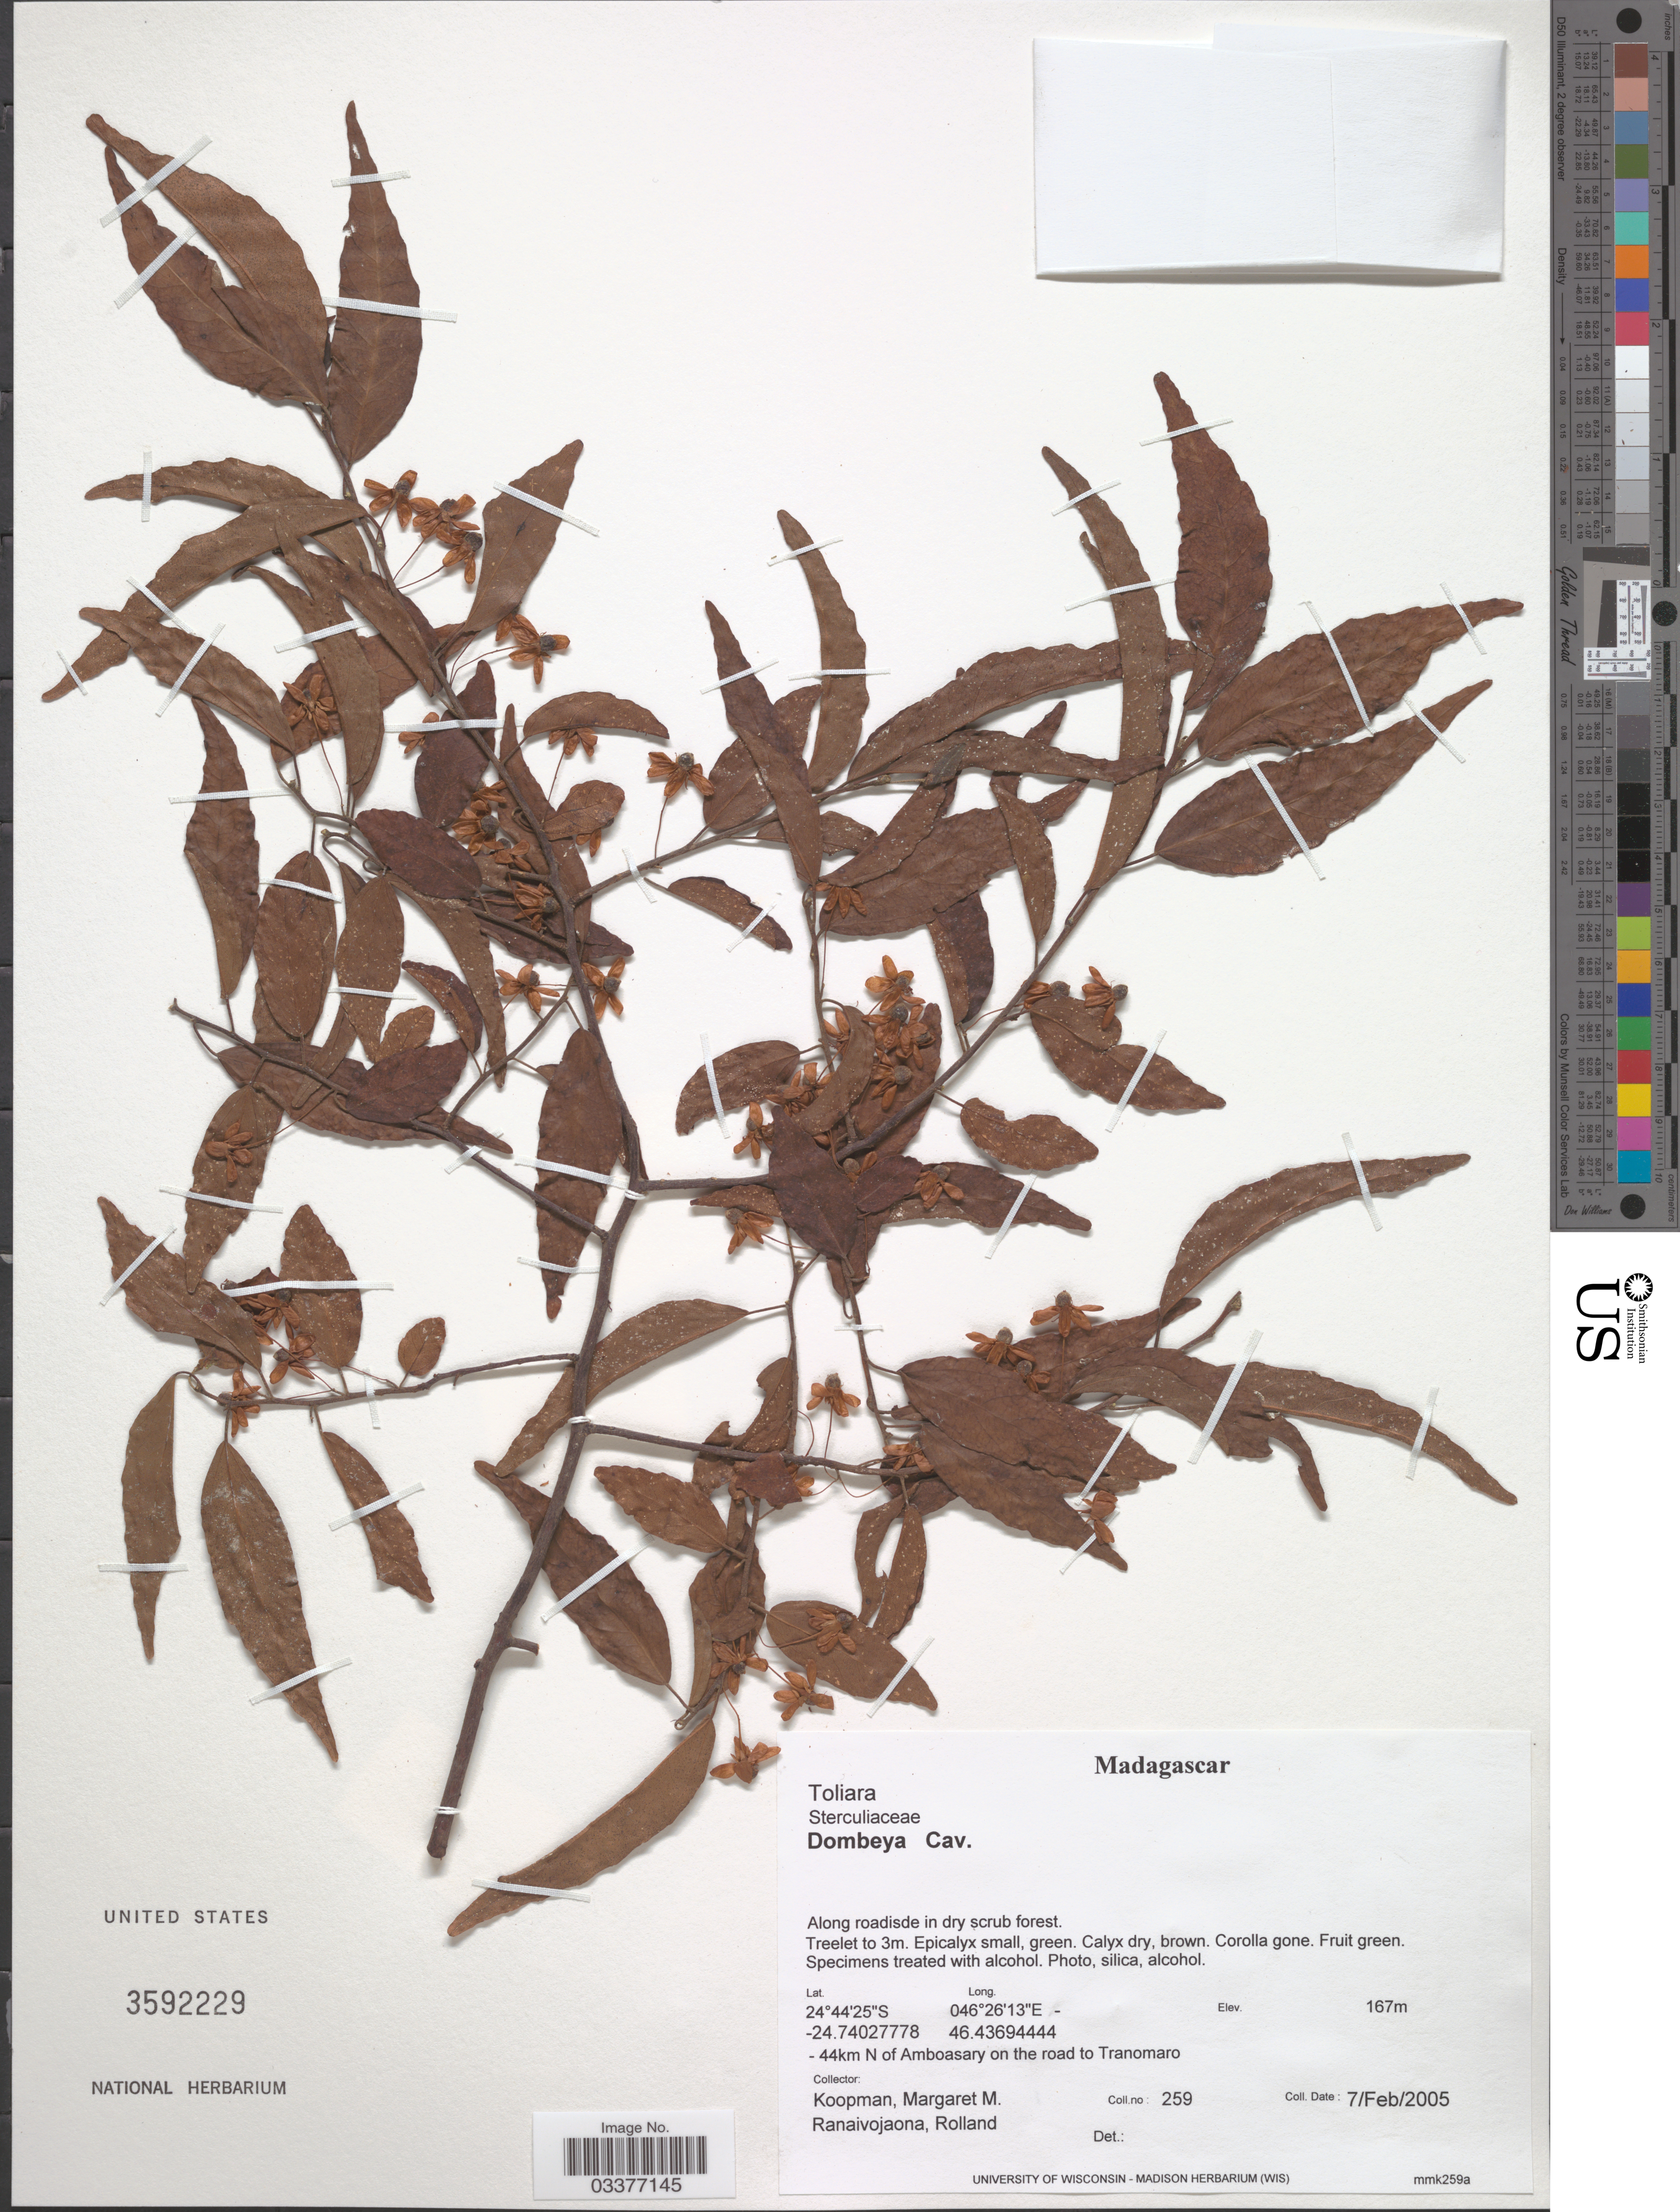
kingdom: Plantae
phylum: Tracheophyta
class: Magnoliopsida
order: Malvales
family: Malvaceae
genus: Dombeya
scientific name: Dombeya sp.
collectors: M. M. Koopman & R. Ranaivojaona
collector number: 259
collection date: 2005-02-07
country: Madagascar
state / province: Anosy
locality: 44 km N of Amboasary on the road to Tranomaro.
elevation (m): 167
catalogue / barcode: US 3592229